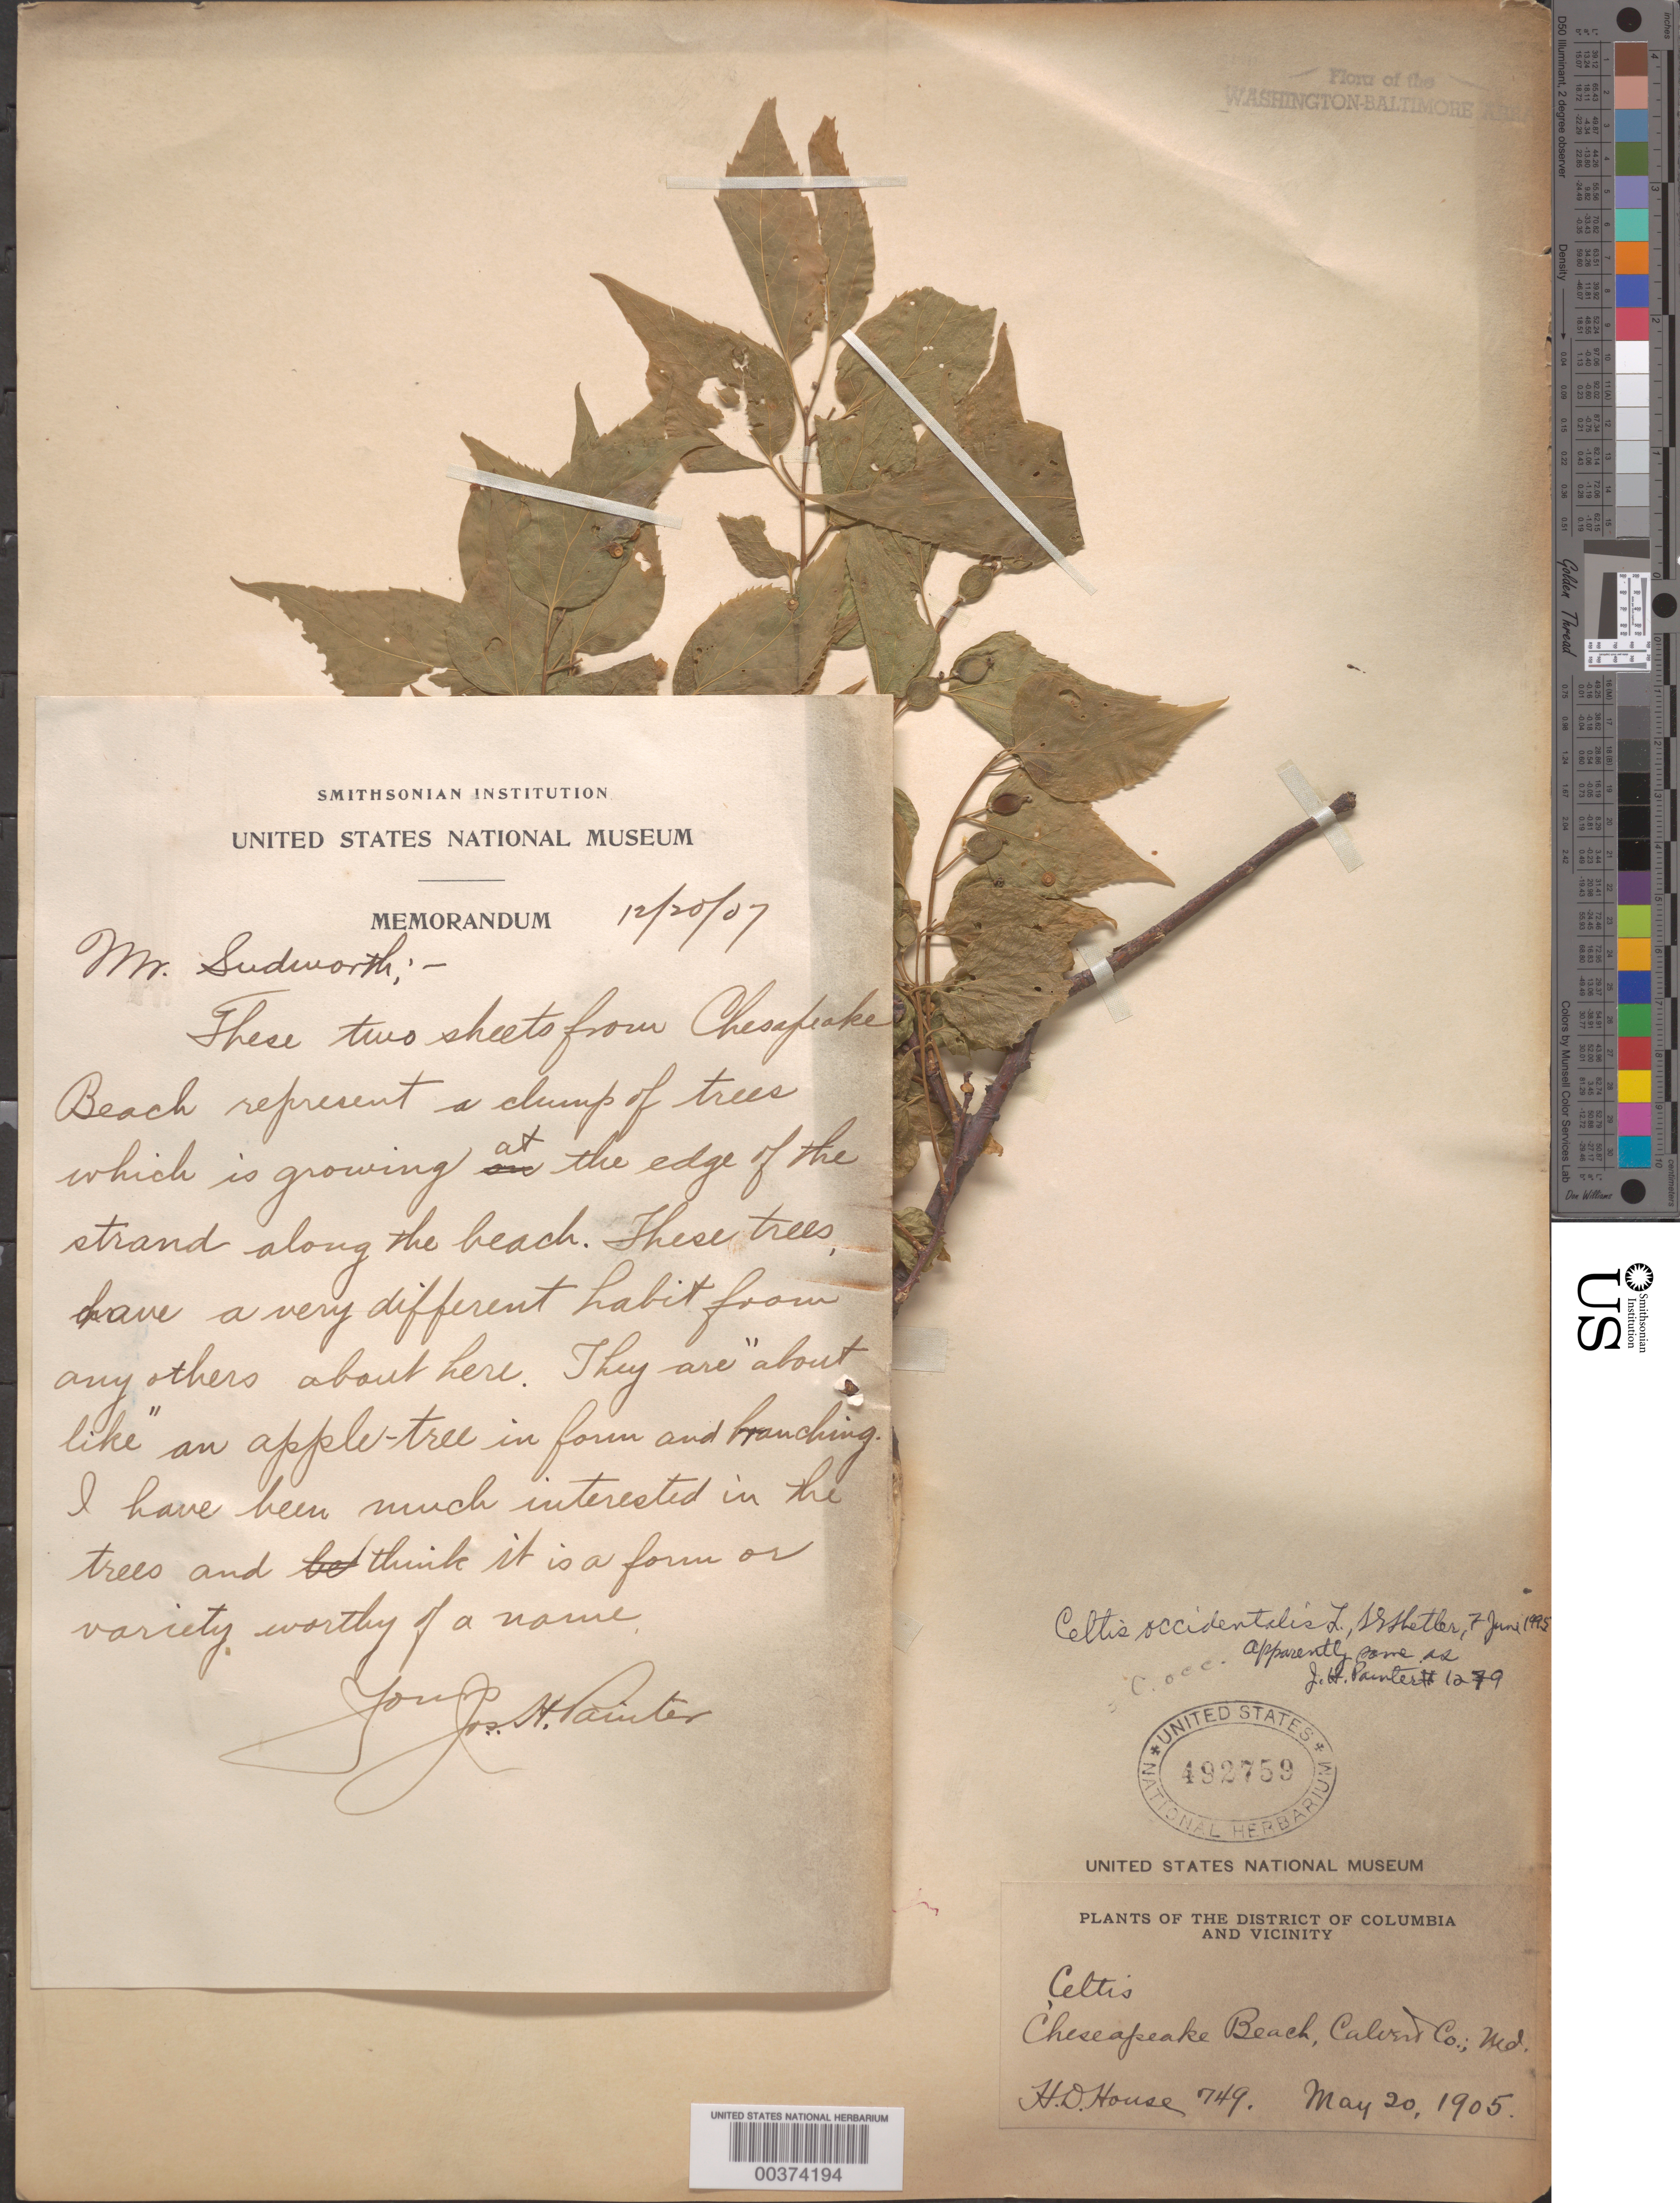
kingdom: Plantae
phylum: Tracheophyta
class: Magnoliopsida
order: Rosales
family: Cannabaceae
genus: Celtis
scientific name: Celtis occidentalis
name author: L.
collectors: H. D. House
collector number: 749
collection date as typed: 20 May 1905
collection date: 1905-05-20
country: United States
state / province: Maryland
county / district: Calvert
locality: Chesapeake Beach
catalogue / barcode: US 492759